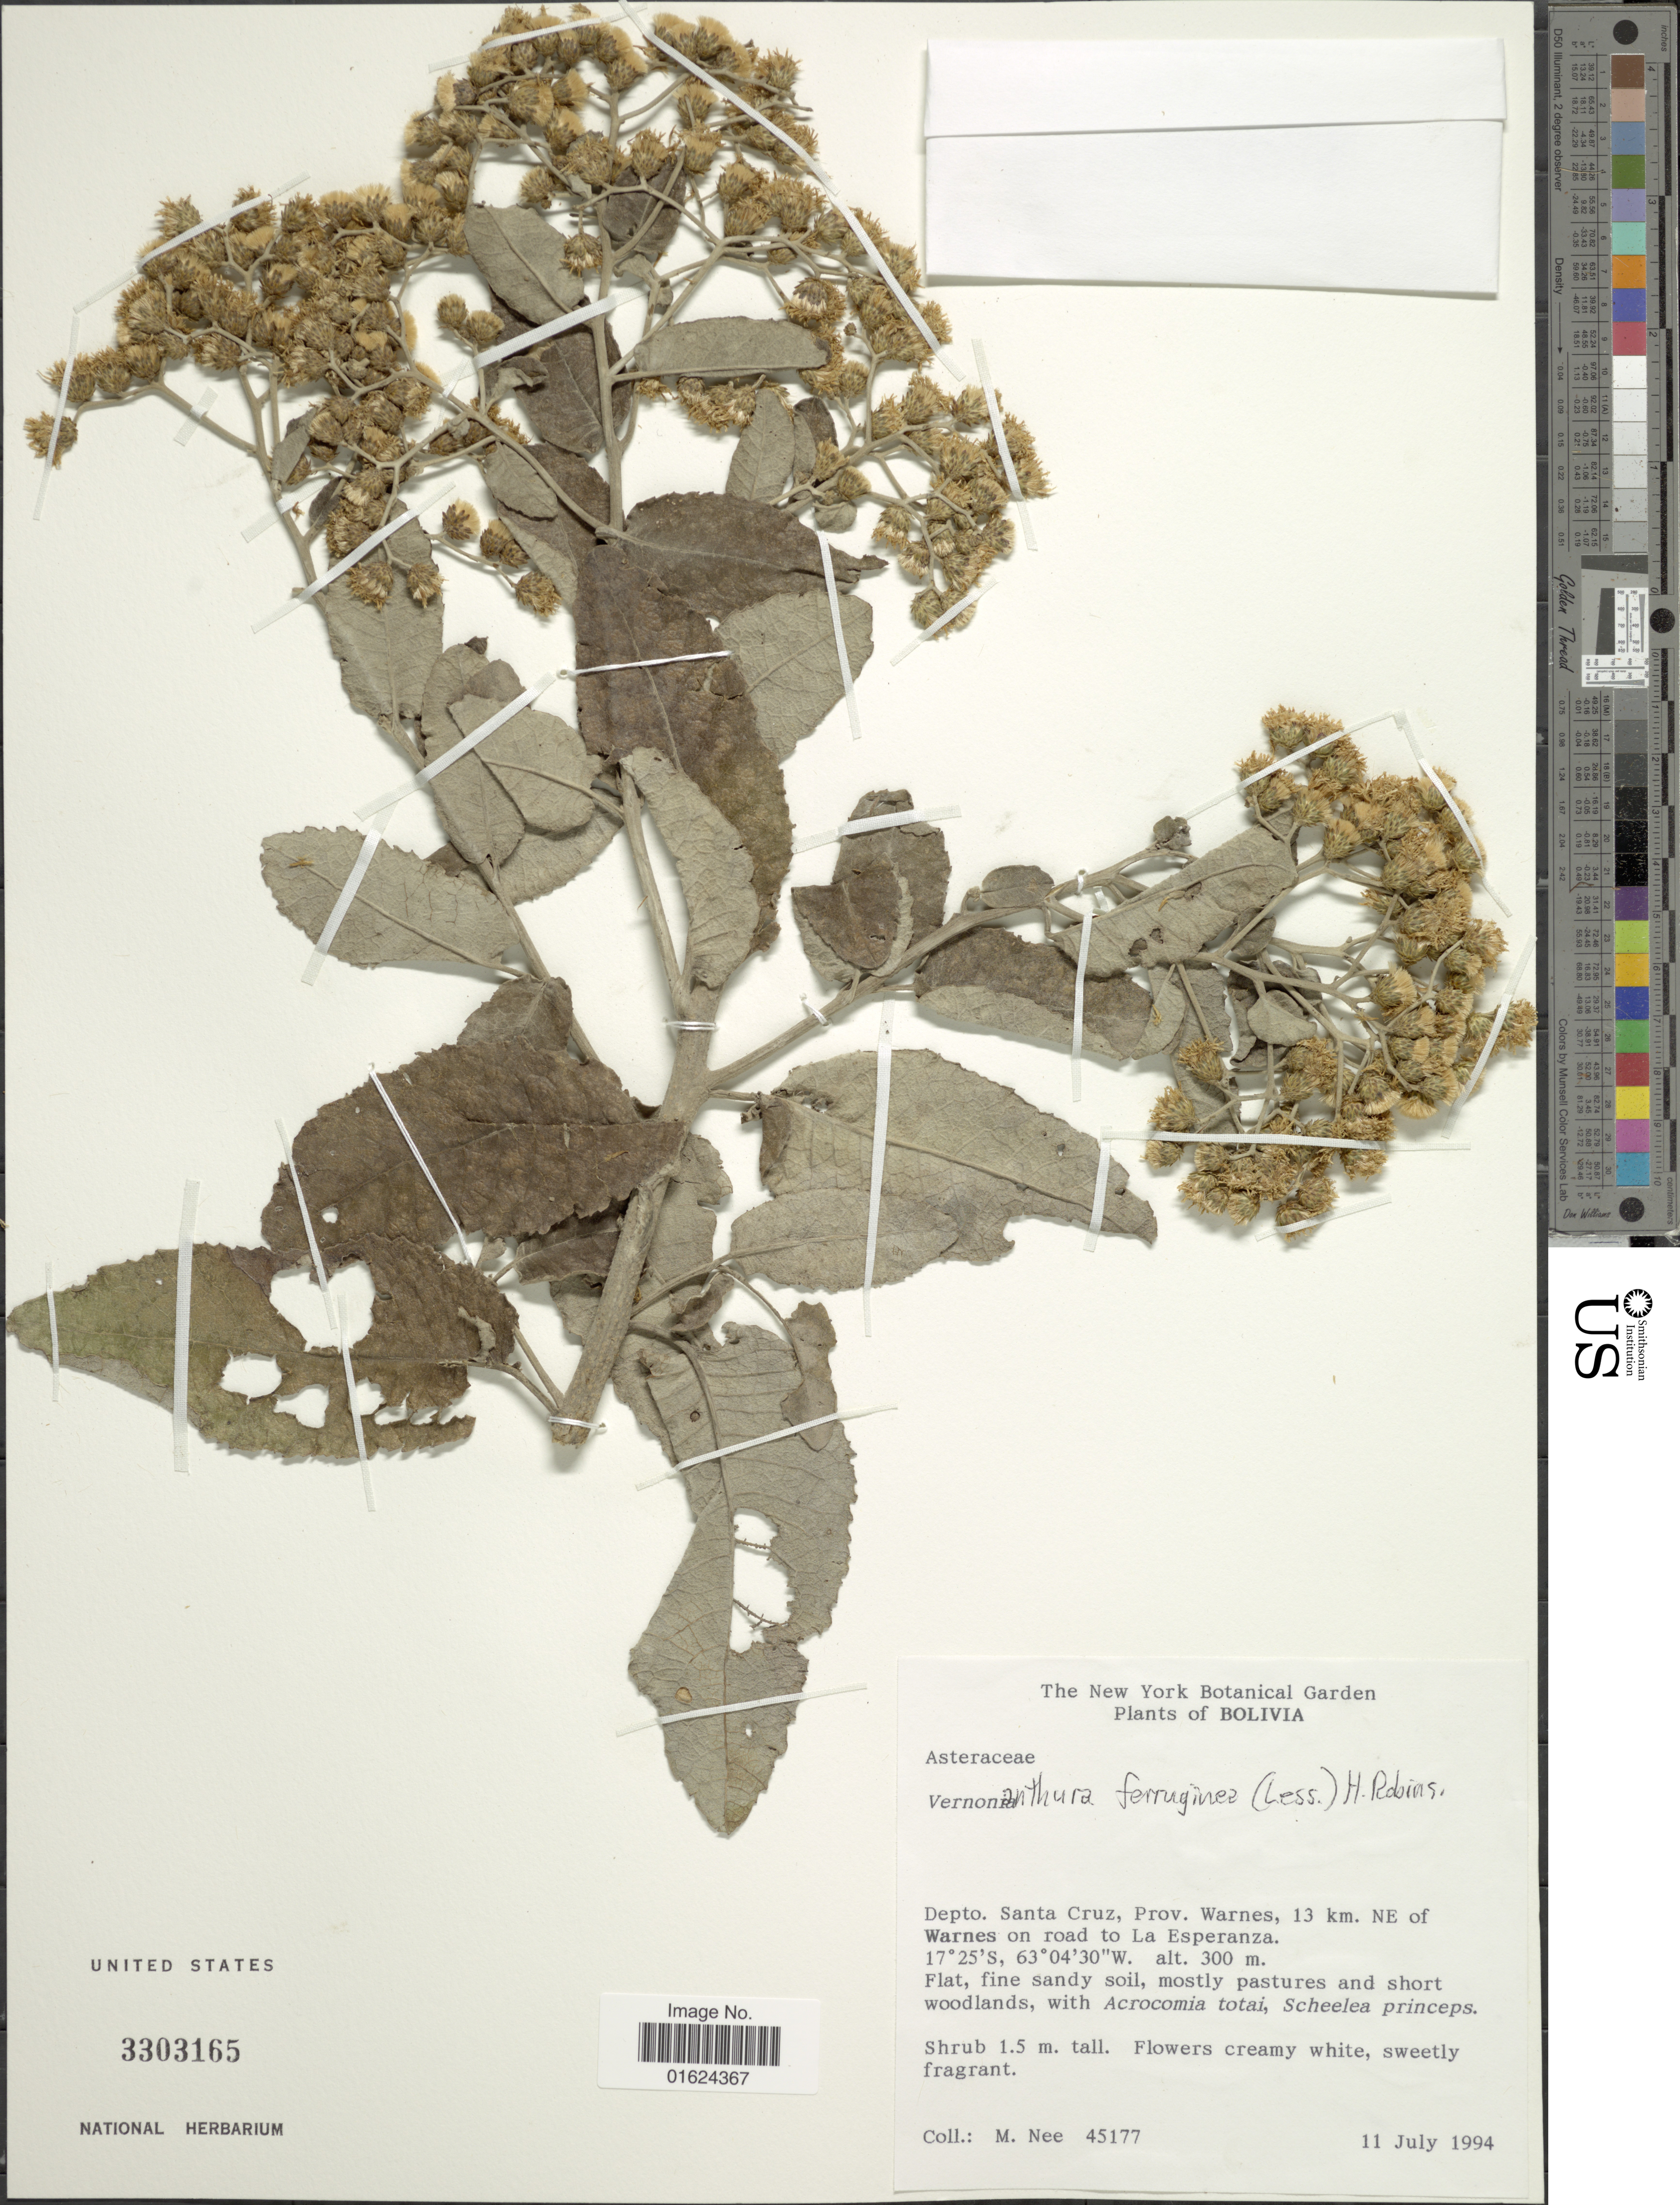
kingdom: Plantae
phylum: Tracheophyta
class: Magnoliopsida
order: Asterales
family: Asteraceae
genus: Vernonanthura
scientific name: Vernonanthura ferruginea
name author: (Less.) H. Rob.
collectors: M. Nee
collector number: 45177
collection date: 1994-07-11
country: Bolivia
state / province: Santa Cruz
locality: Depto. Santa Cruz, Prov. Warnes, 13 km. NE of Warnes on road to La Esperanza.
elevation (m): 300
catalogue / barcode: US 3303165